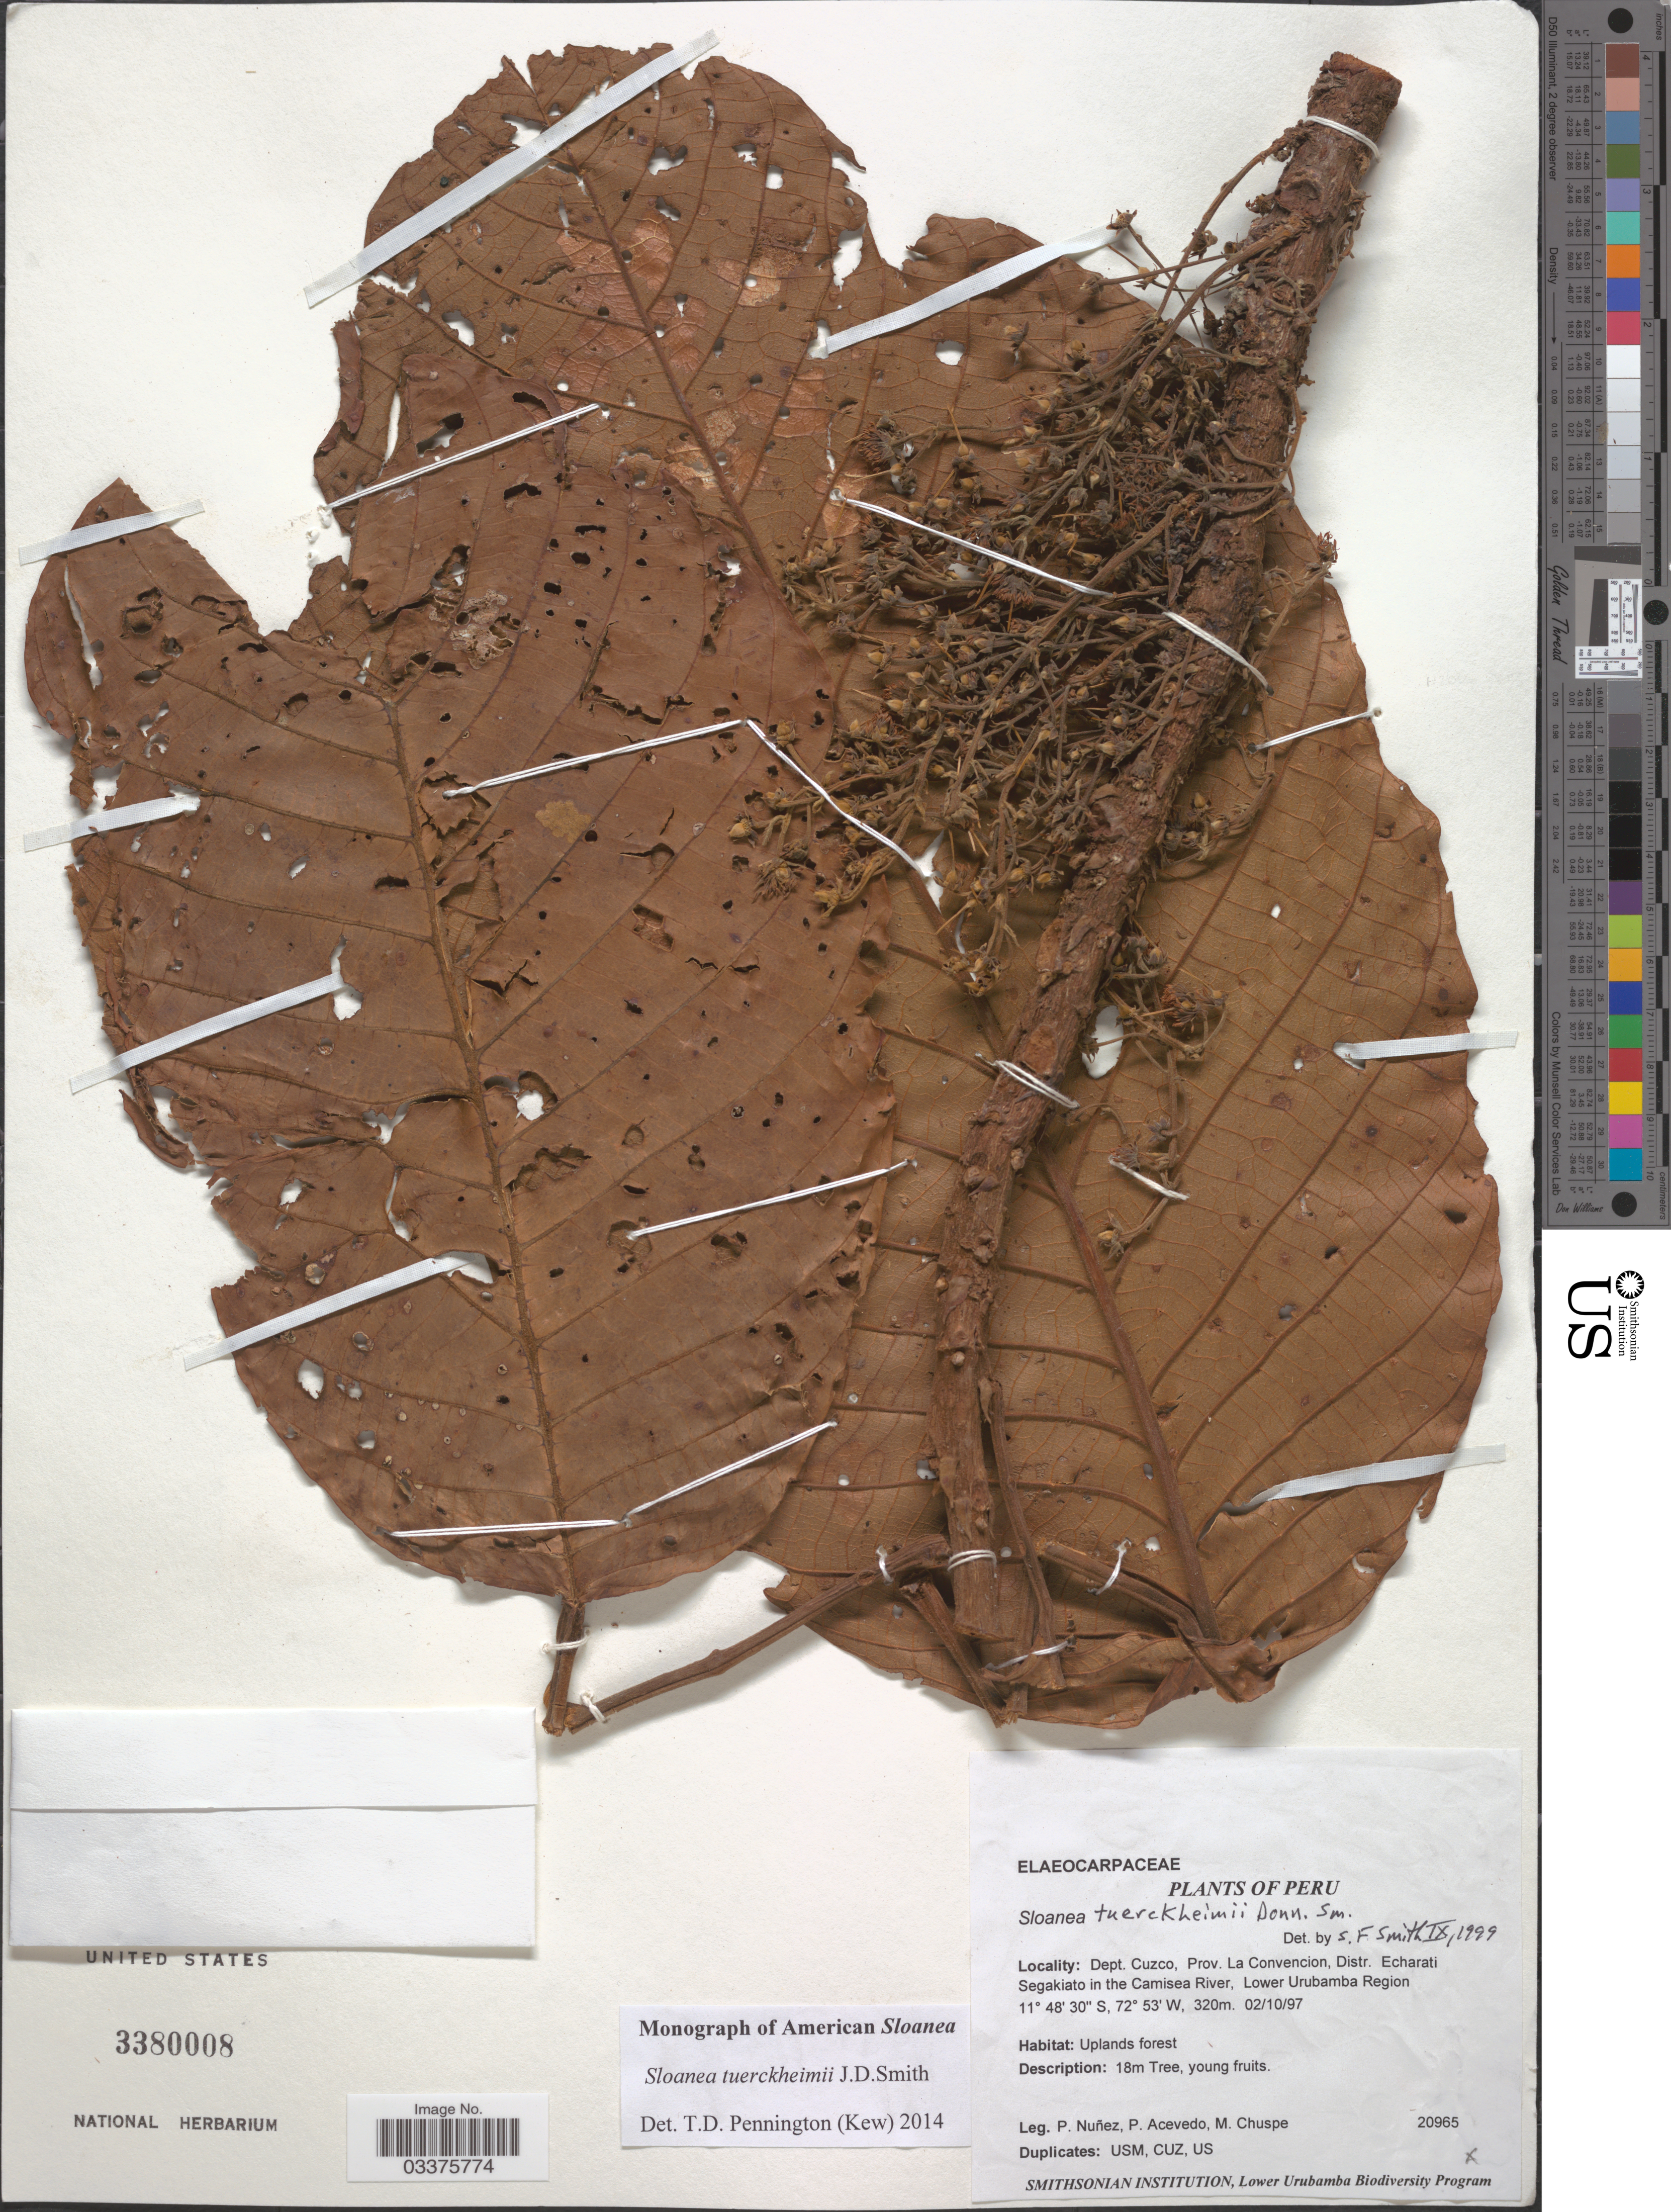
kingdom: Plantae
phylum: Tracheophyta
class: Magnoliopsida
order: Oxalidales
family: Elaeocarpaceae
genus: Sloanea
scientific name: Sloanea tuerckheimii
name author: Donn. Sm.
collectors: P. Nuñez V., P. Acevedo-Rodr. & M. Chuspe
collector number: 20965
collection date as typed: Transcribed d/m/y: 2/10/97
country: Peru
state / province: Cusco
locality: Dept. Cuzco, Prov. La Convencion, Distr. Echarati Segakiato in the Camisea River, Lower Urubamba Region.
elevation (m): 320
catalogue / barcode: US 3380008